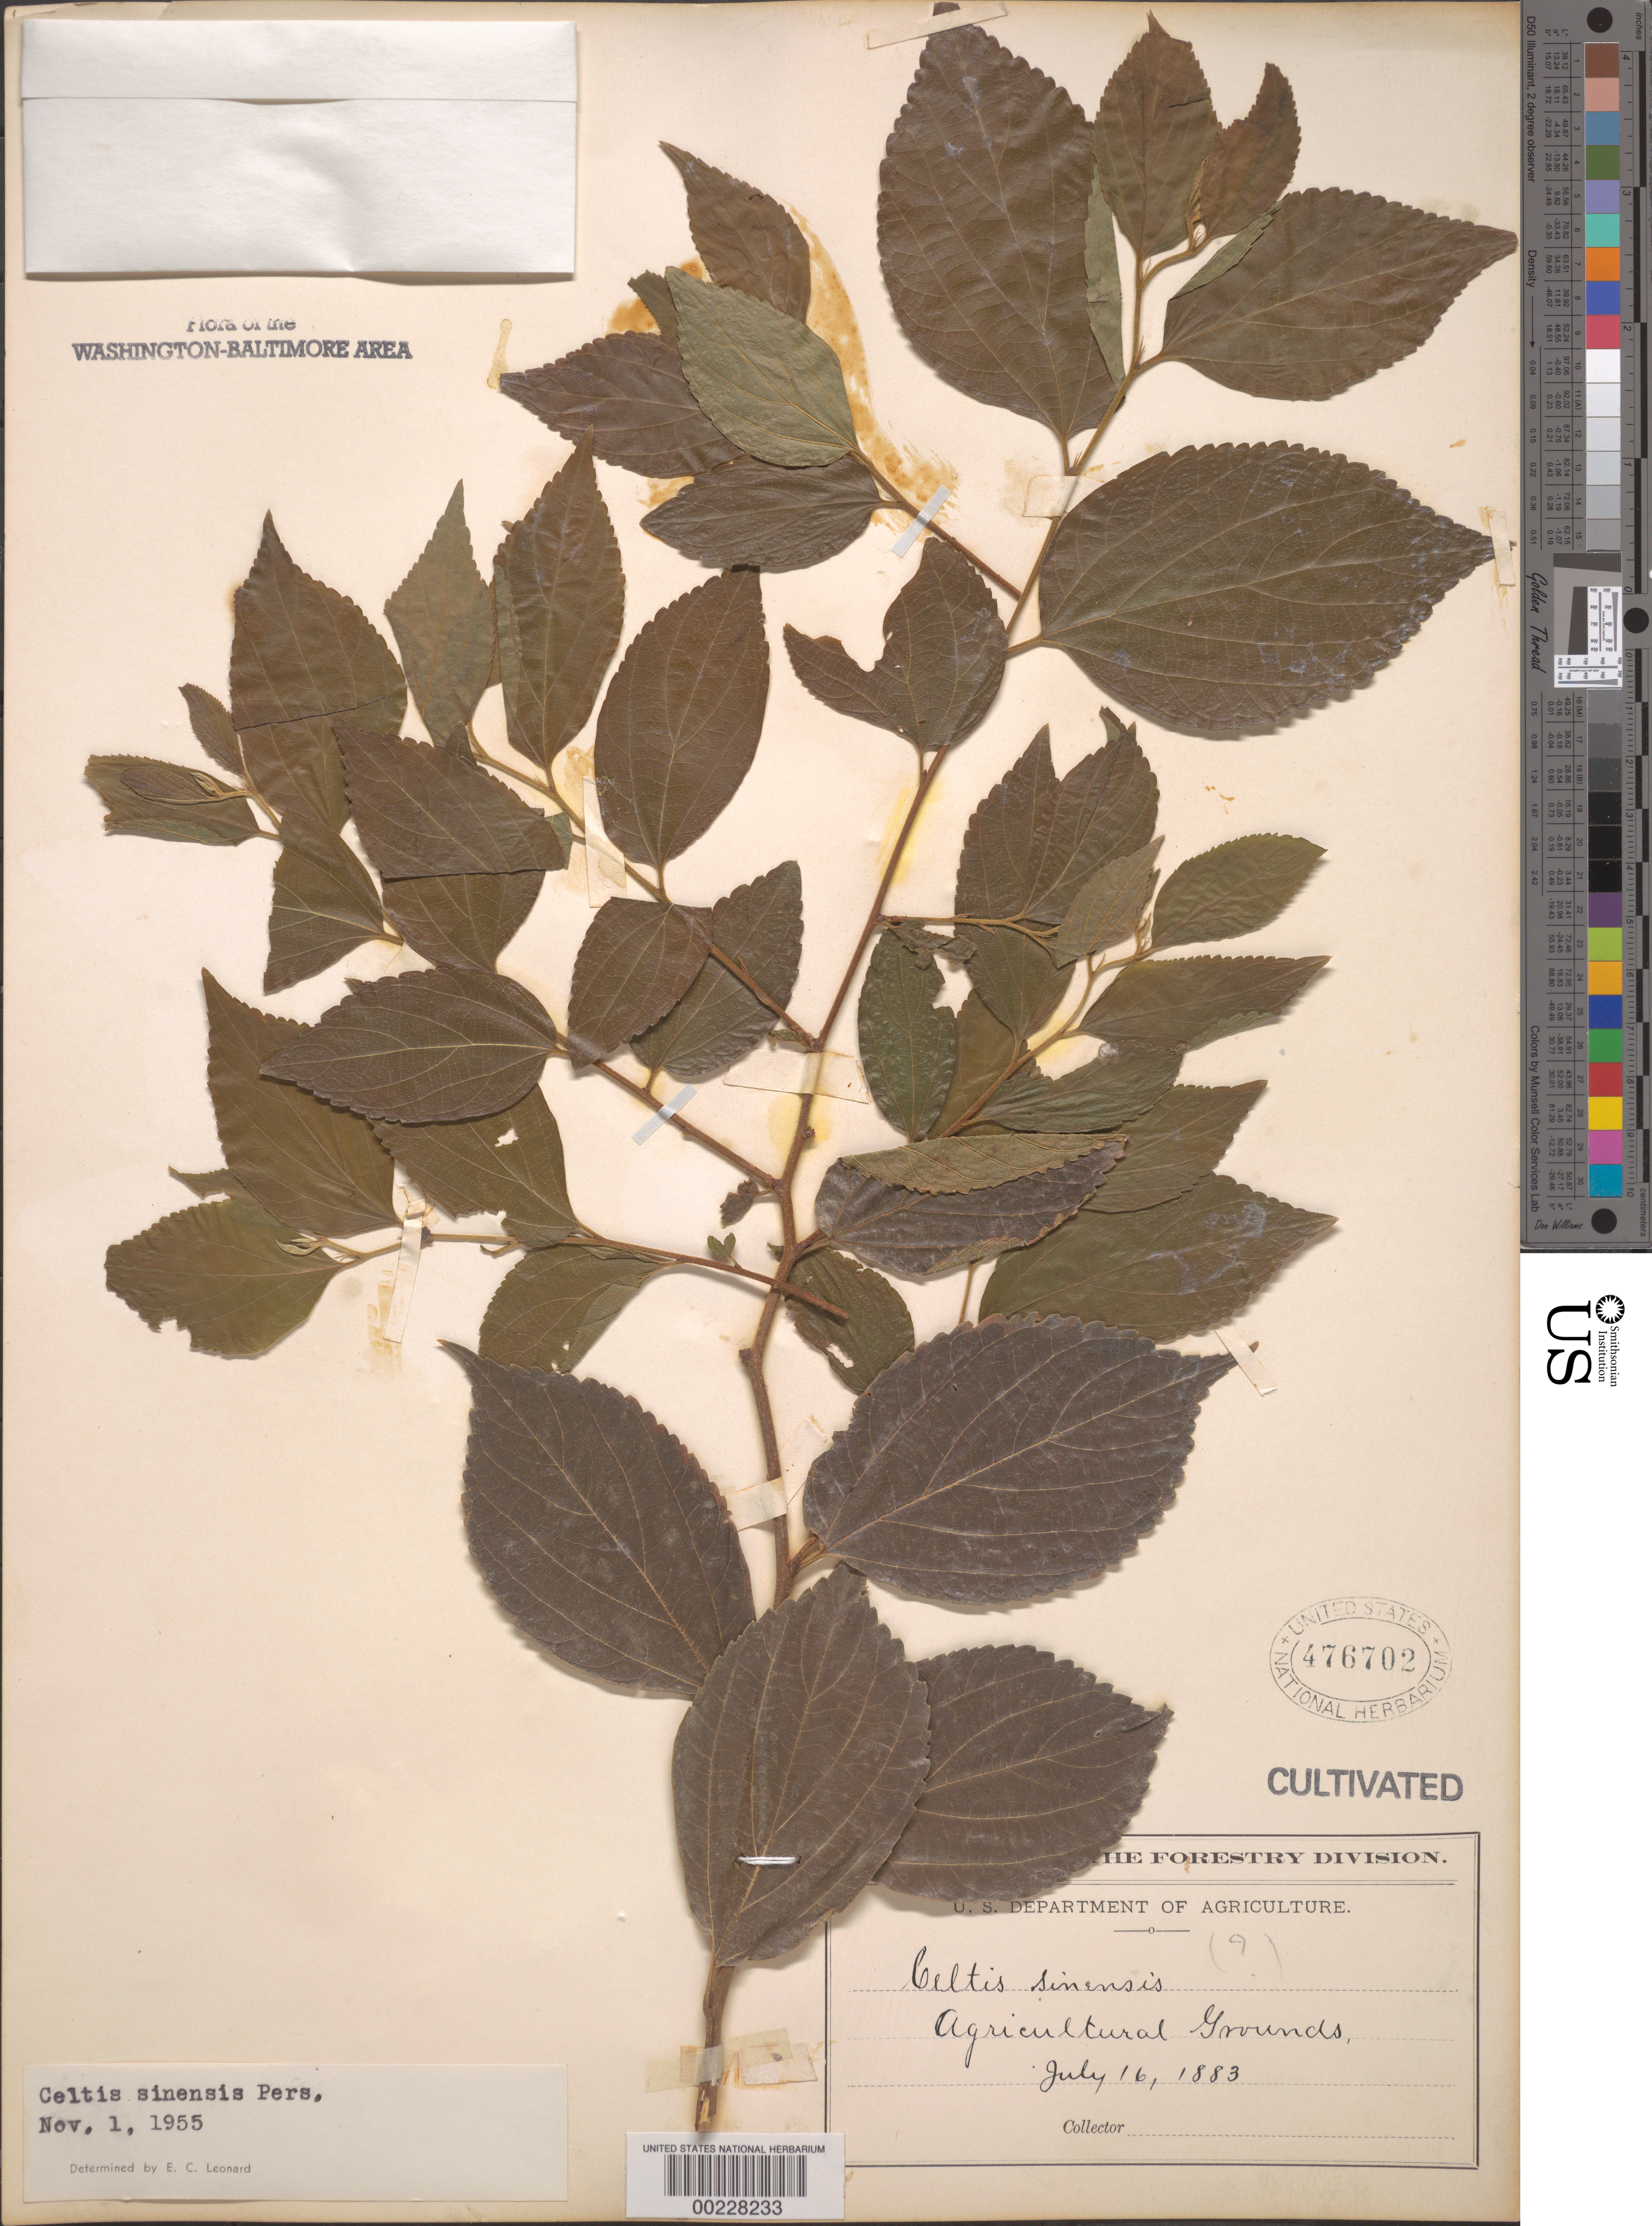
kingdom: Plantae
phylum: Tracheophyta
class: Magnoliopsida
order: Rosales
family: Cannabaceae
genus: Celtis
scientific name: Celtis sinensis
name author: Pers.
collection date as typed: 16 Jul 1883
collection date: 1883-07-16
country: United States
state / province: District of Columbia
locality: Agricultural grounds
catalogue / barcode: US 476702